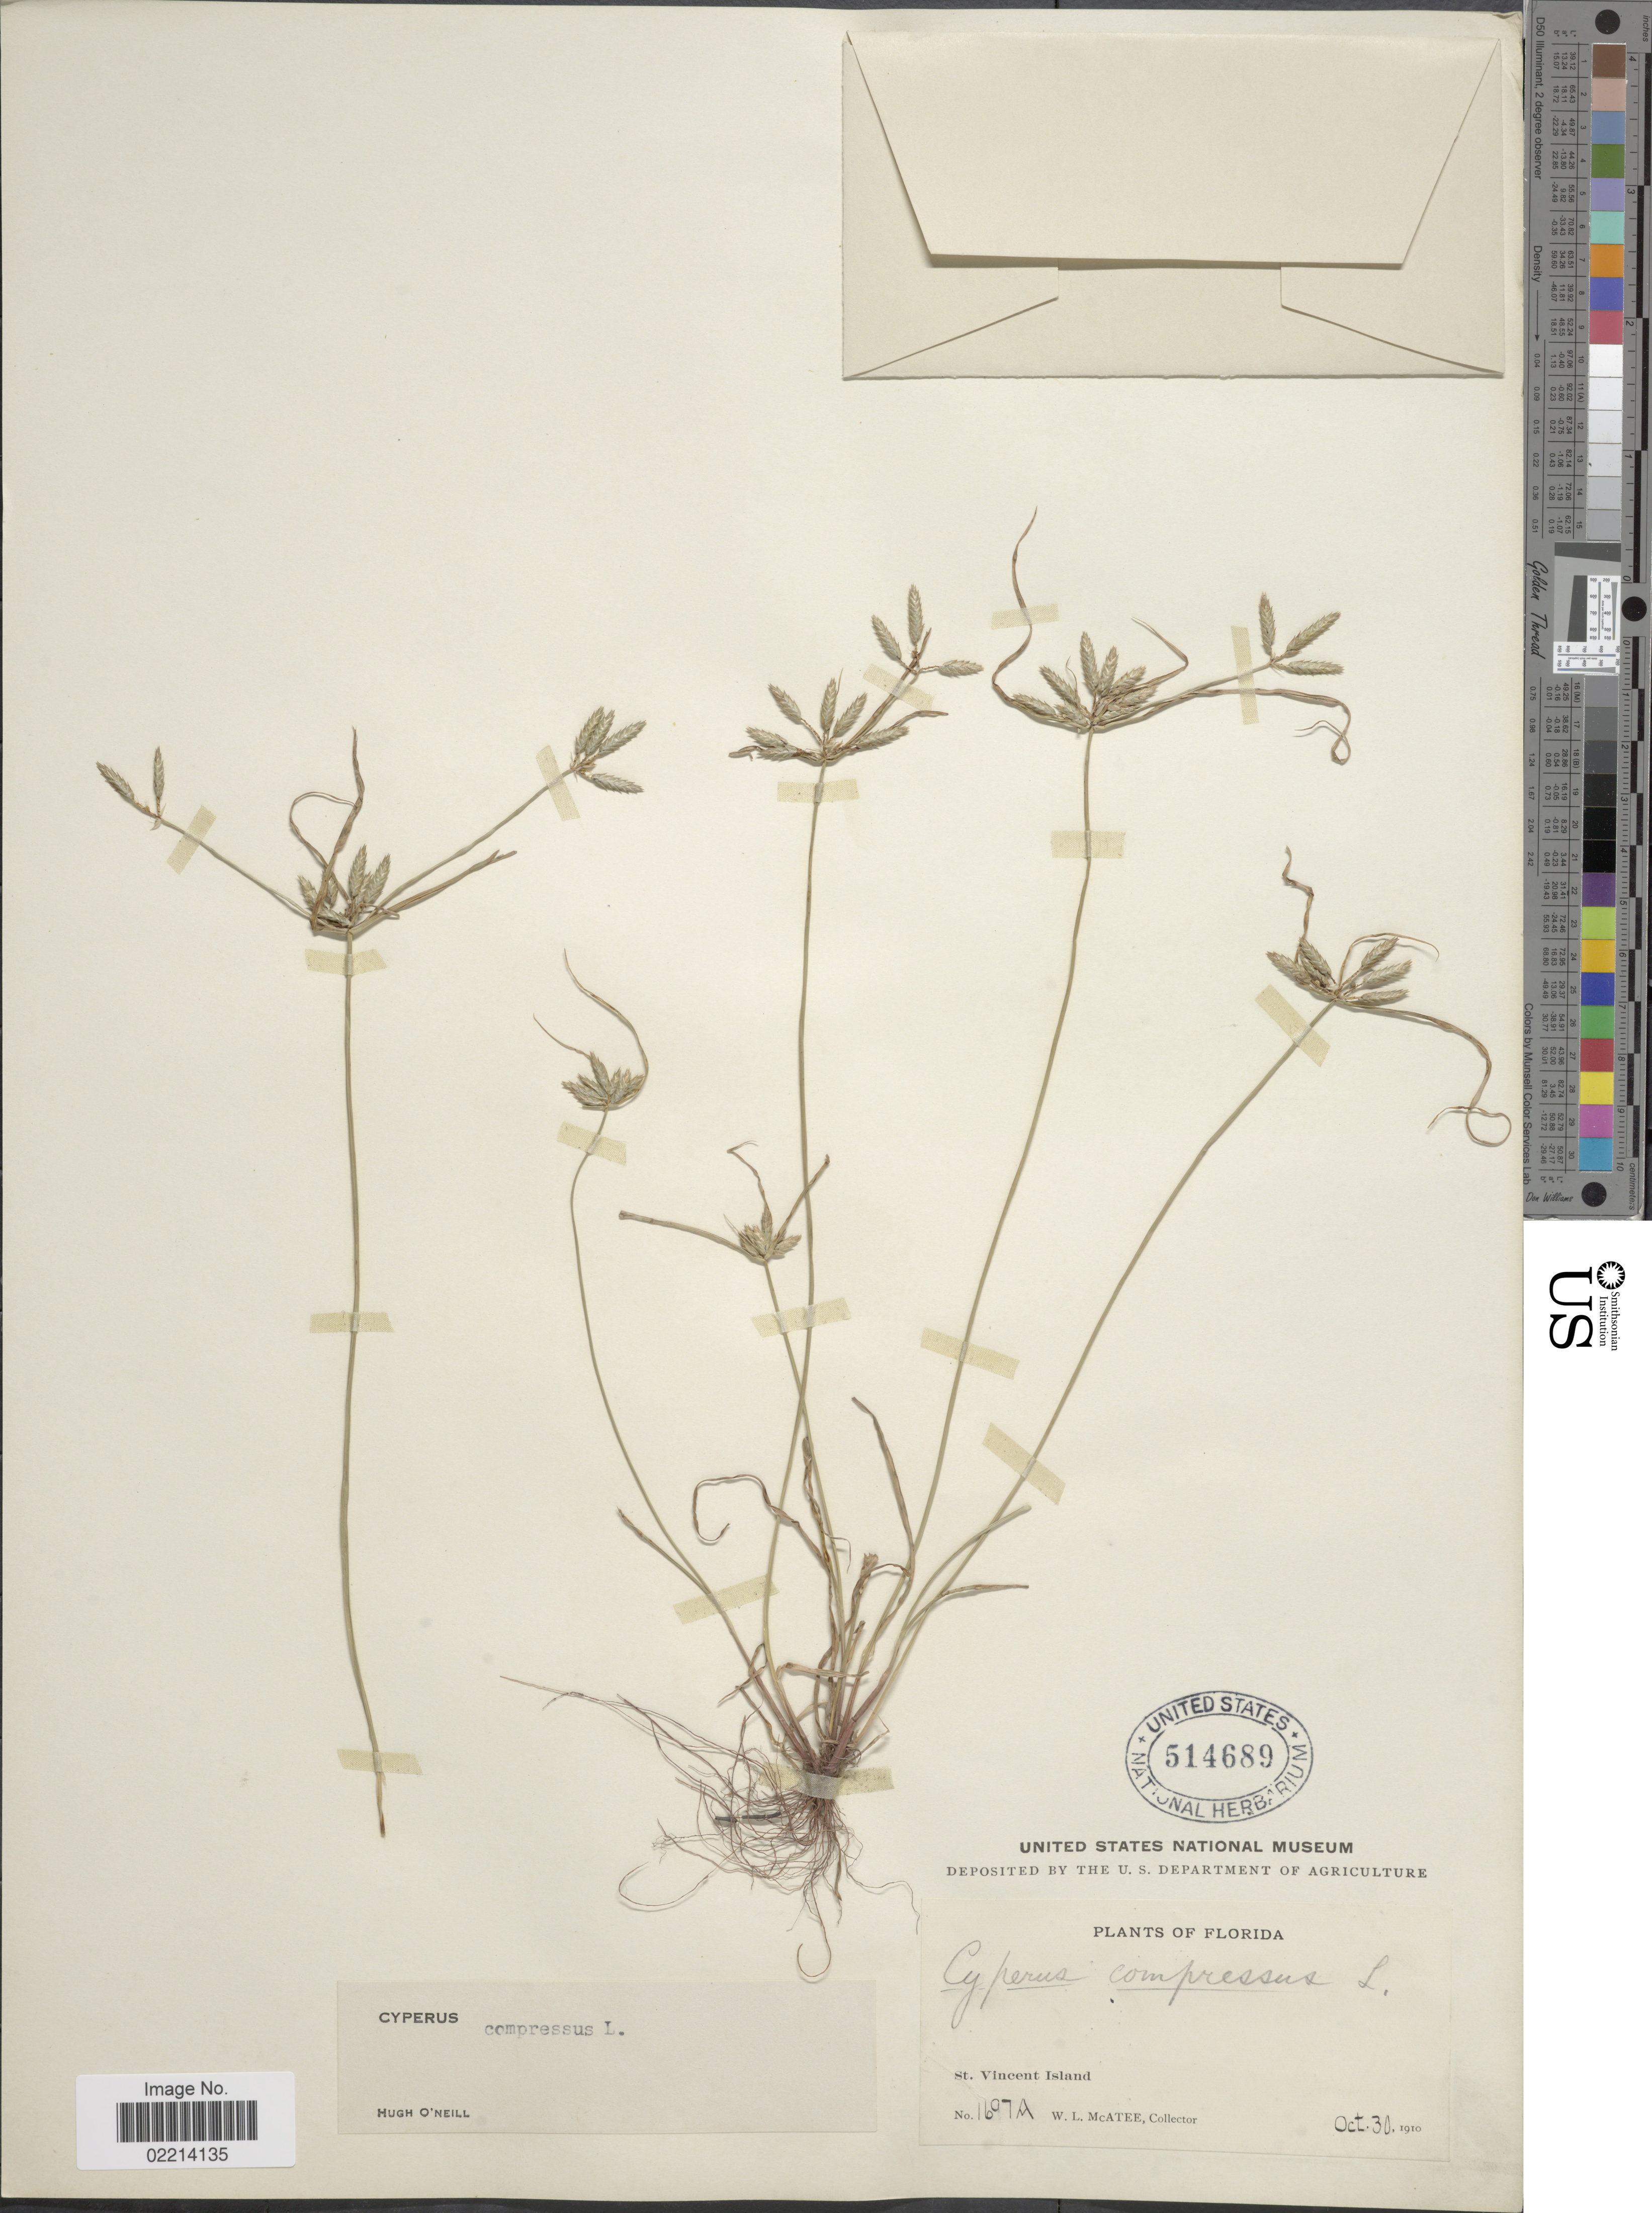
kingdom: Plantae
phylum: Tracheophyta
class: Liliopsida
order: Poales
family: Cyperaceae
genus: Cyperus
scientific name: Cyperus compressus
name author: L.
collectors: W. McAtee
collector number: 1697A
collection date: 1910-10-30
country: United States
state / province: Florida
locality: St. Vincent Island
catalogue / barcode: US 514689